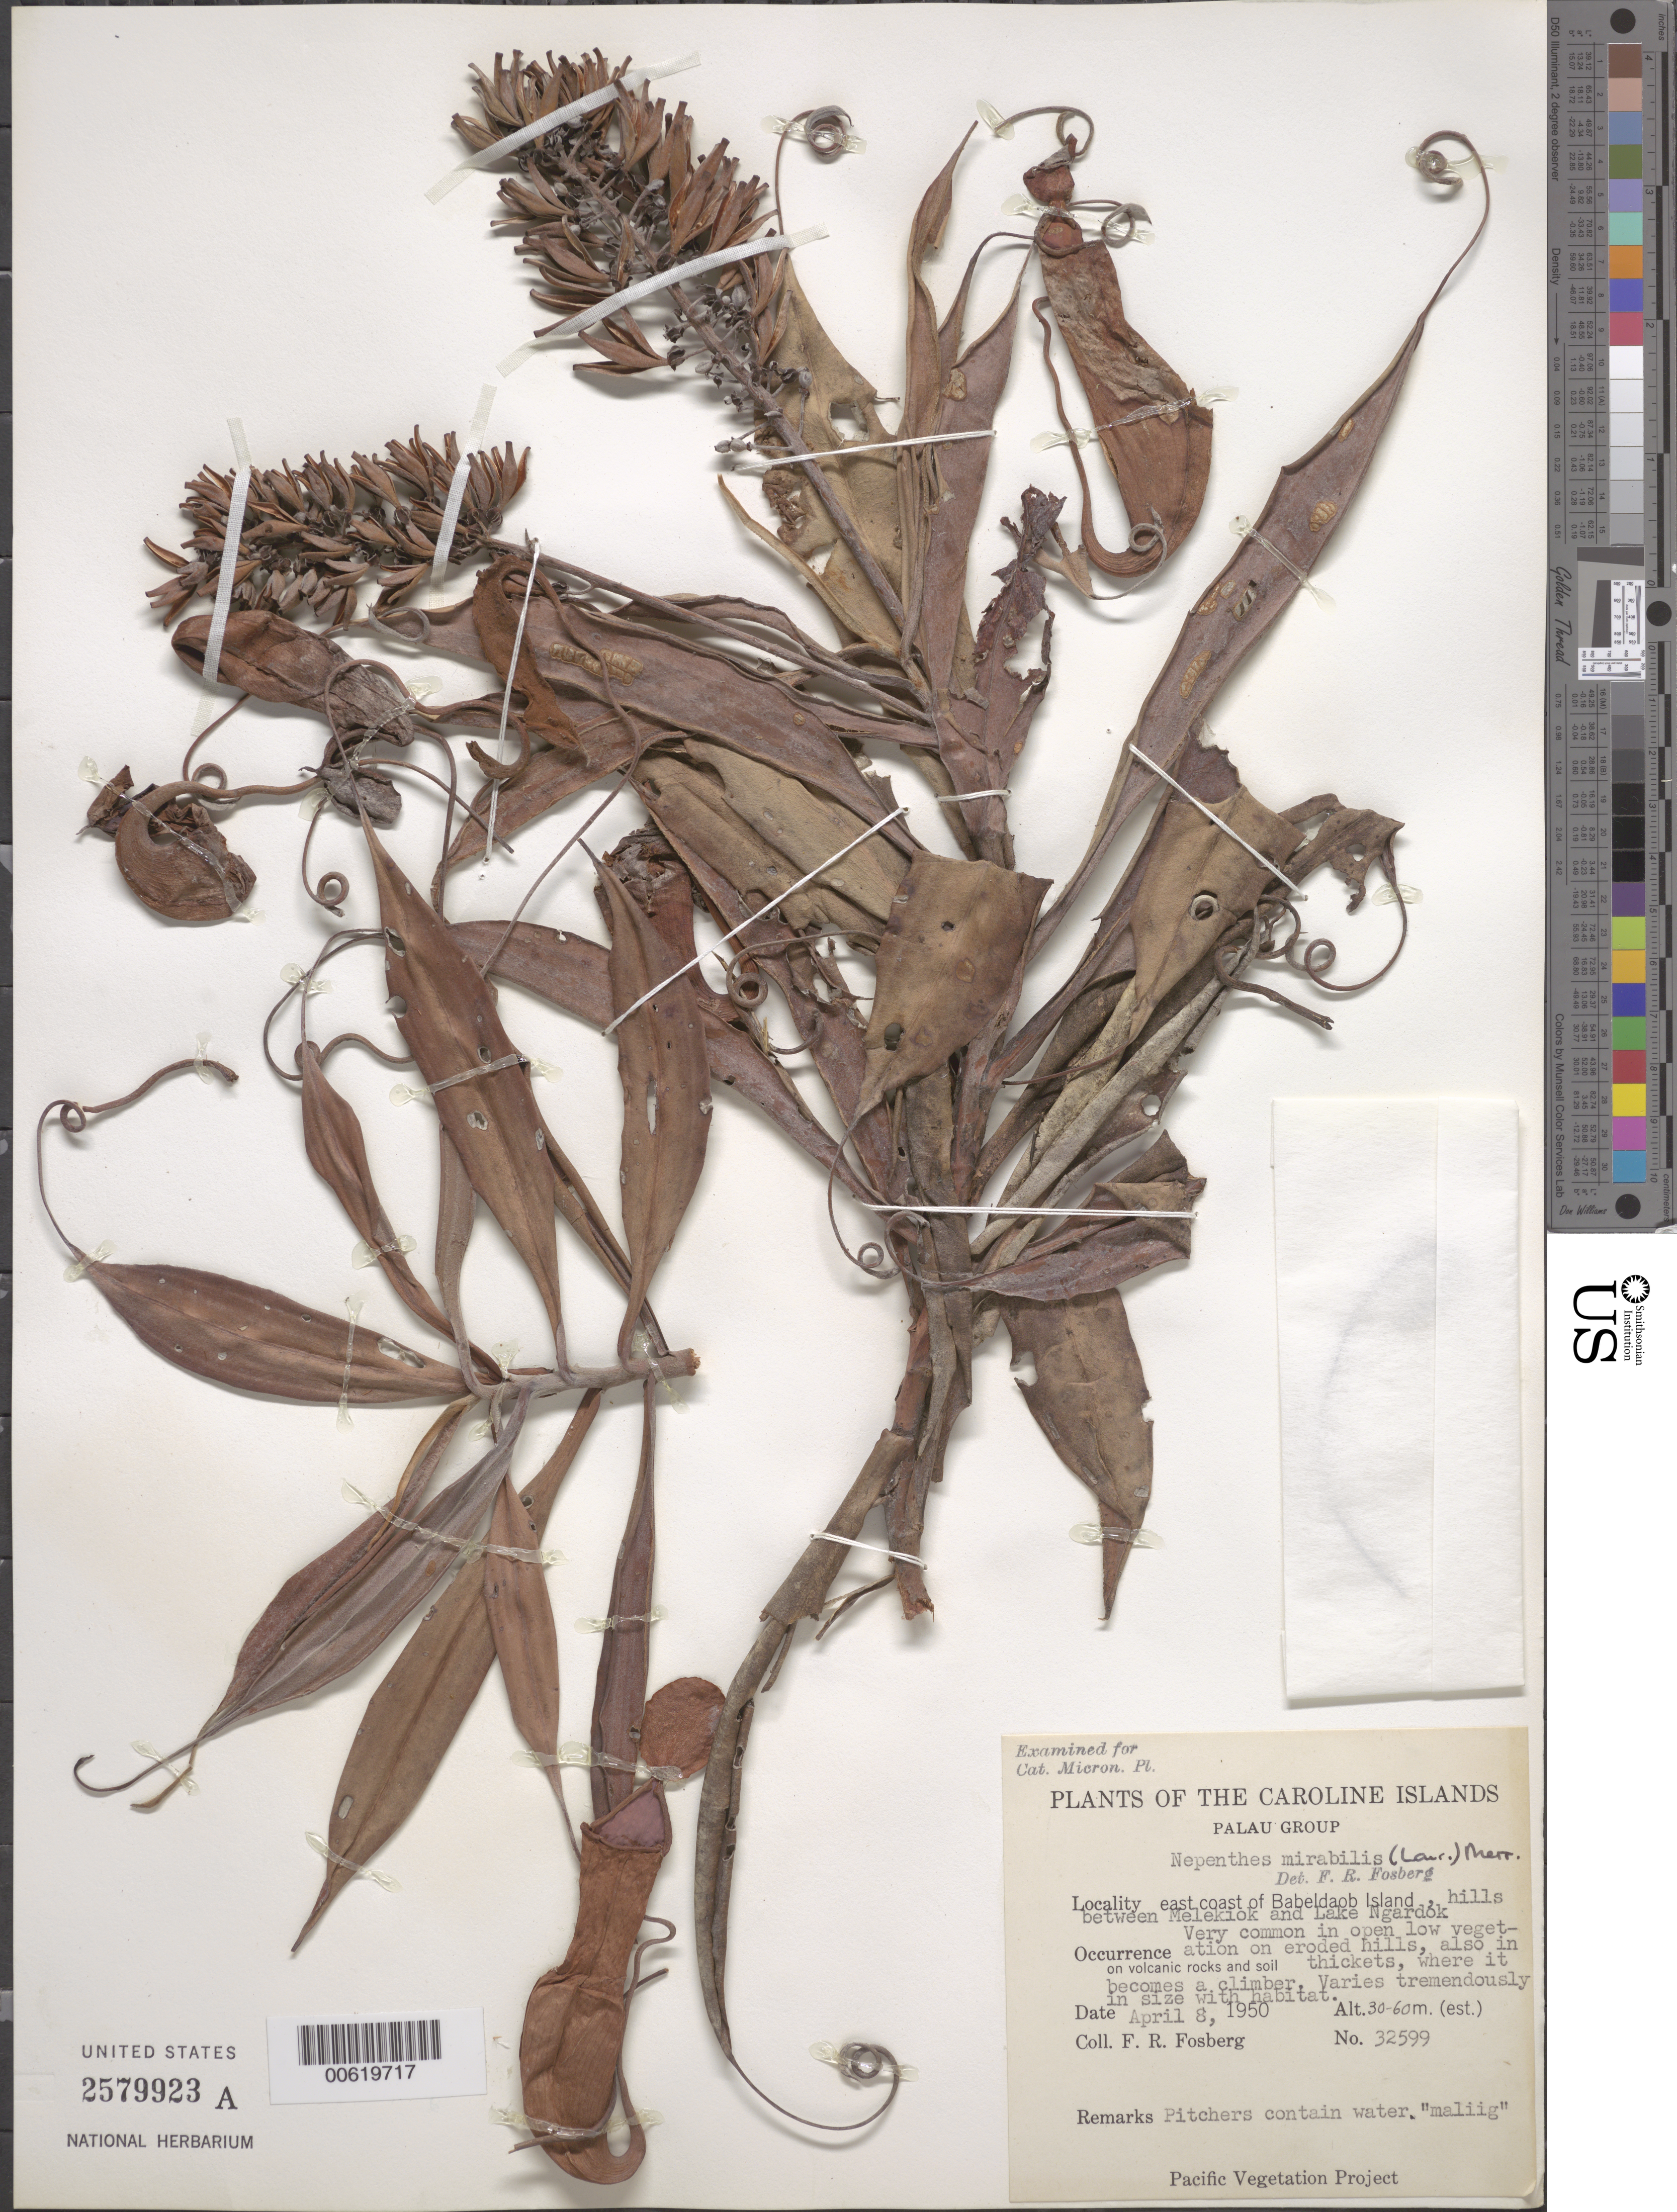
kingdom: Plantae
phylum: Tracheophyta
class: Magnoliopsida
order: Caryophyllales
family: Nepenthaceae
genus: Nepenthes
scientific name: Nepenthes mirabilis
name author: (Lour.) Druce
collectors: F. R. Fosberg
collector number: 32599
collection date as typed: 08 Apr 1950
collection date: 1950-04-08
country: Palau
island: Babeldaob [Babelthuap]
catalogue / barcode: US 2579923A